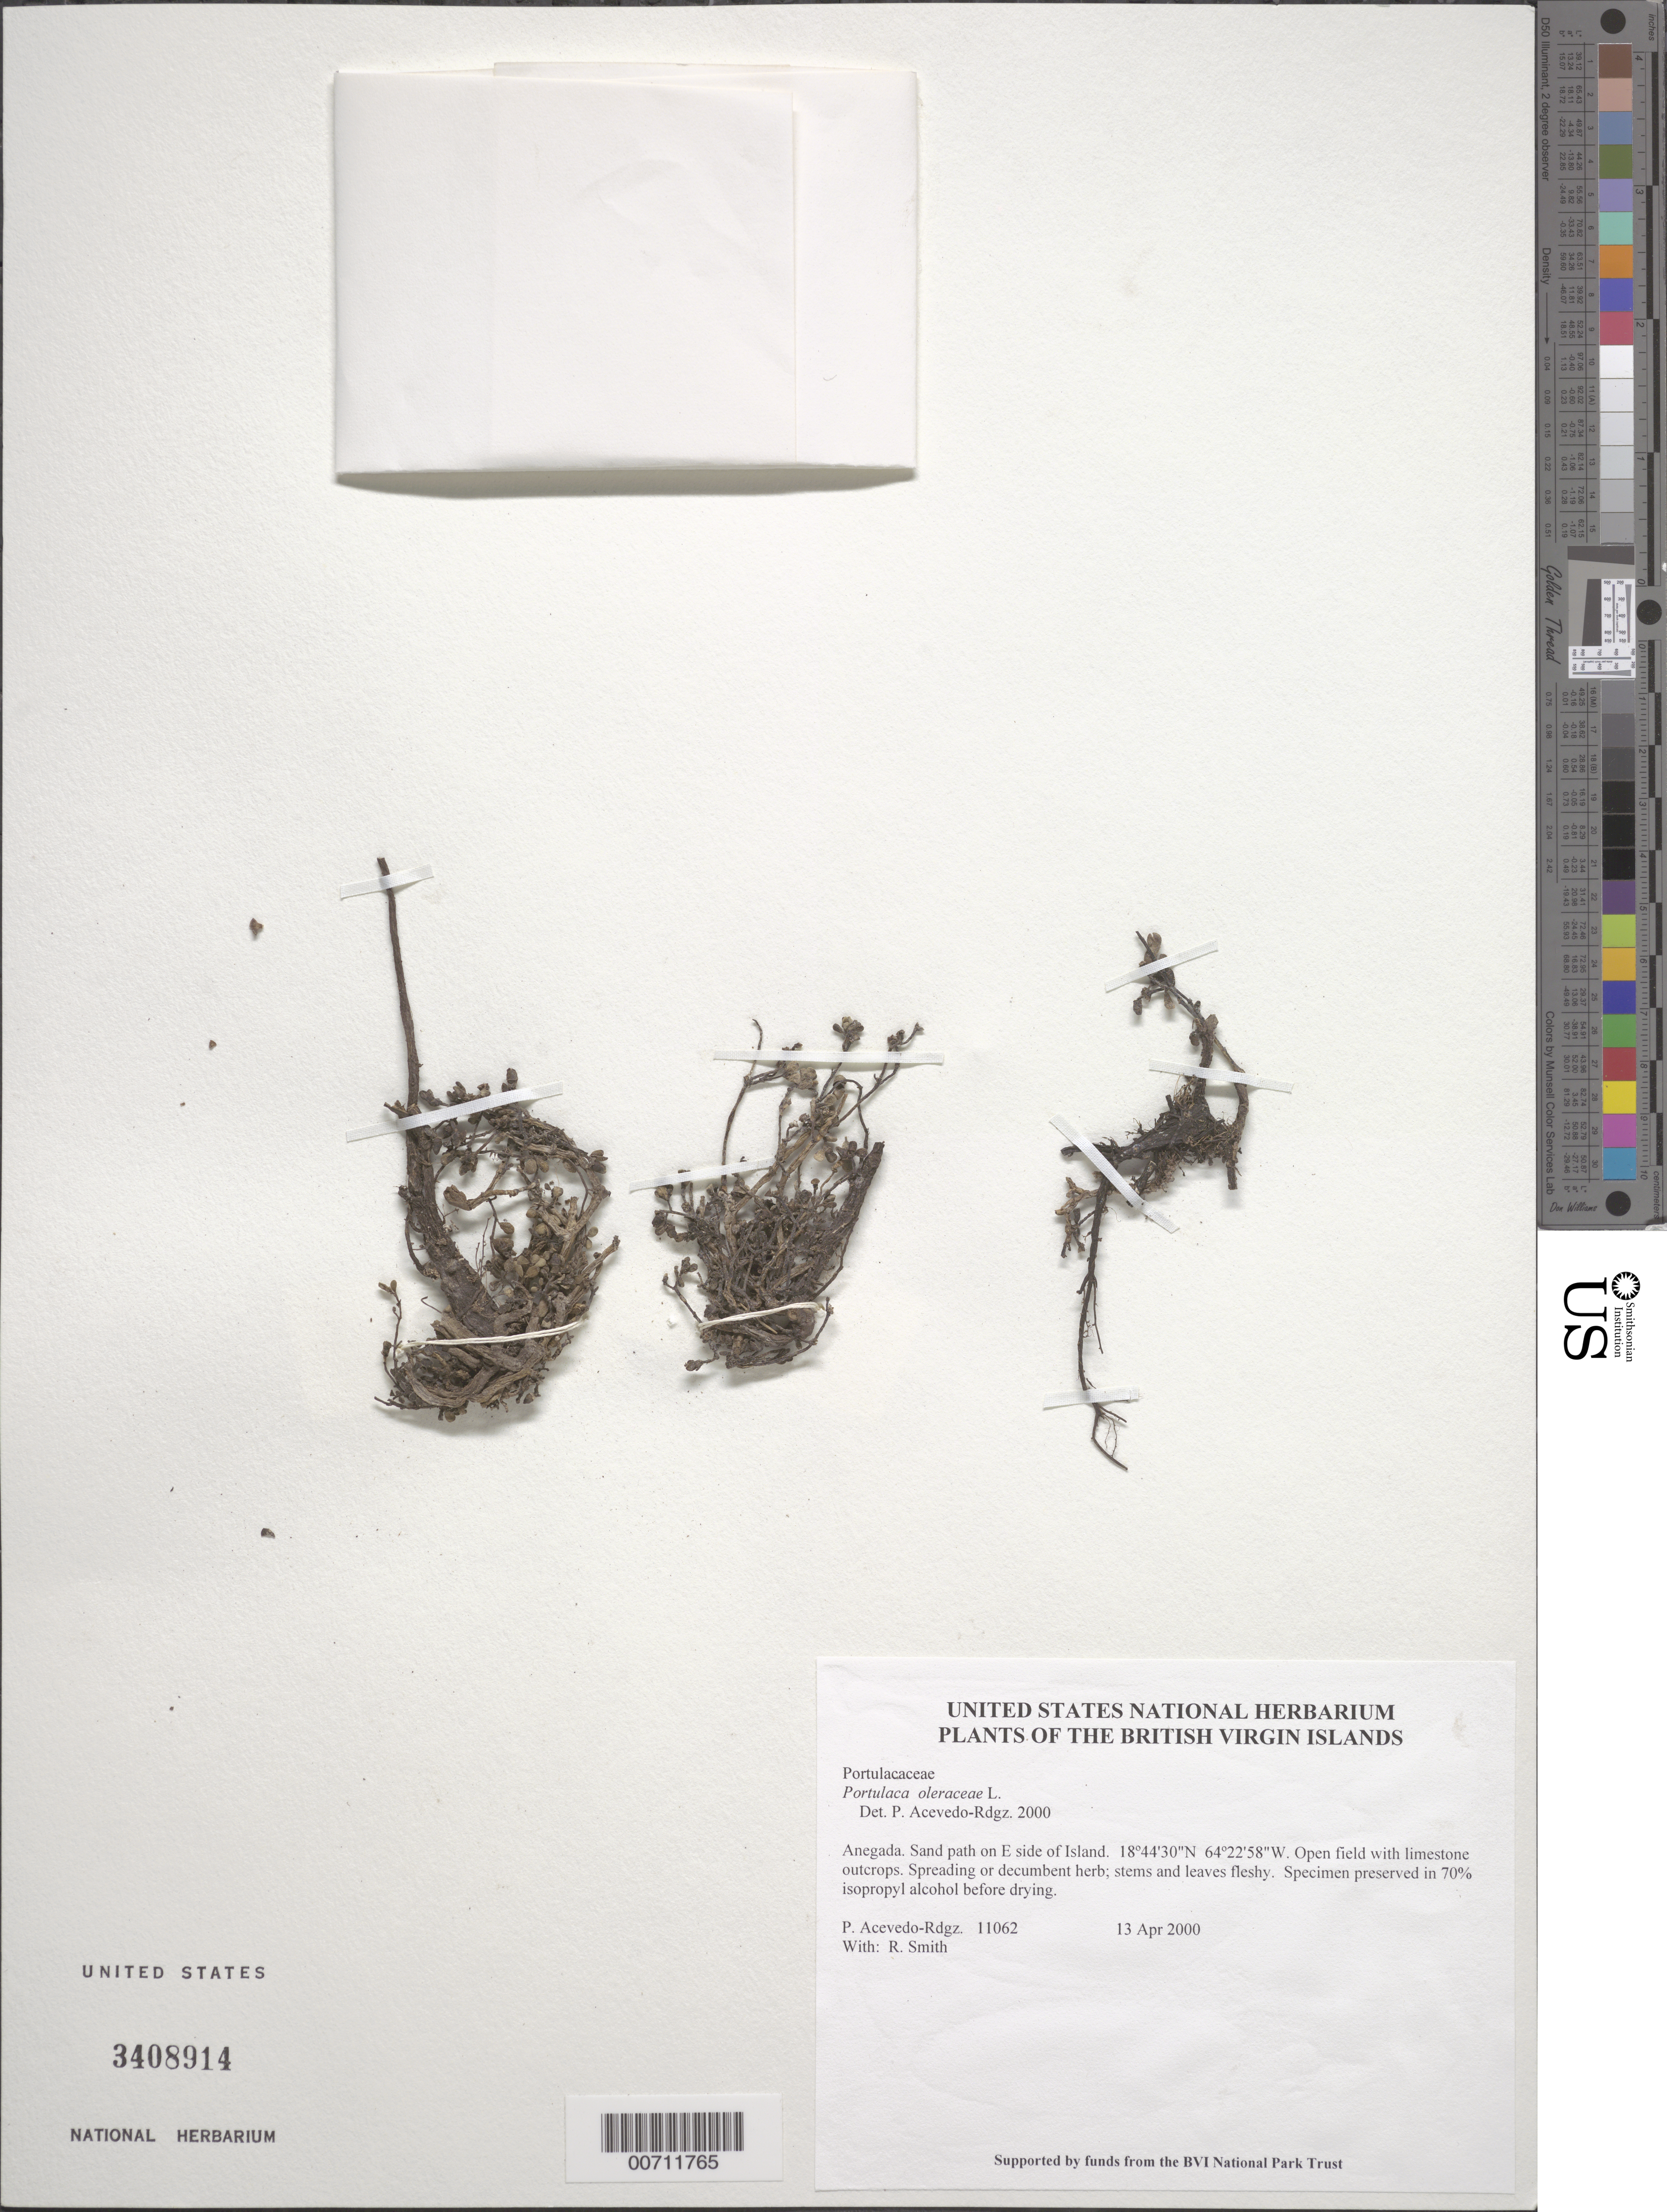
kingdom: Plantae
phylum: Tracheophyta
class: Magnoliopsida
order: Caryophyllales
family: Portulacaceae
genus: Portulaca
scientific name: Portulaca oleracea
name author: L.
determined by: Acevedo-Rodríguez, P., (BOT), Smithsonian Institution - National Museum of Natural History (UNITED STATES)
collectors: P. Acevedo-Rodr. & R. Smith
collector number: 11062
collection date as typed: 13 Apr 2000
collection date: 2000-04-13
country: British Virgin Islands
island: Anegada I.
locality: Sand path on E side of Island.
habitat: Open field with limestone outcrops.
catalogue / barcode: US 3408914